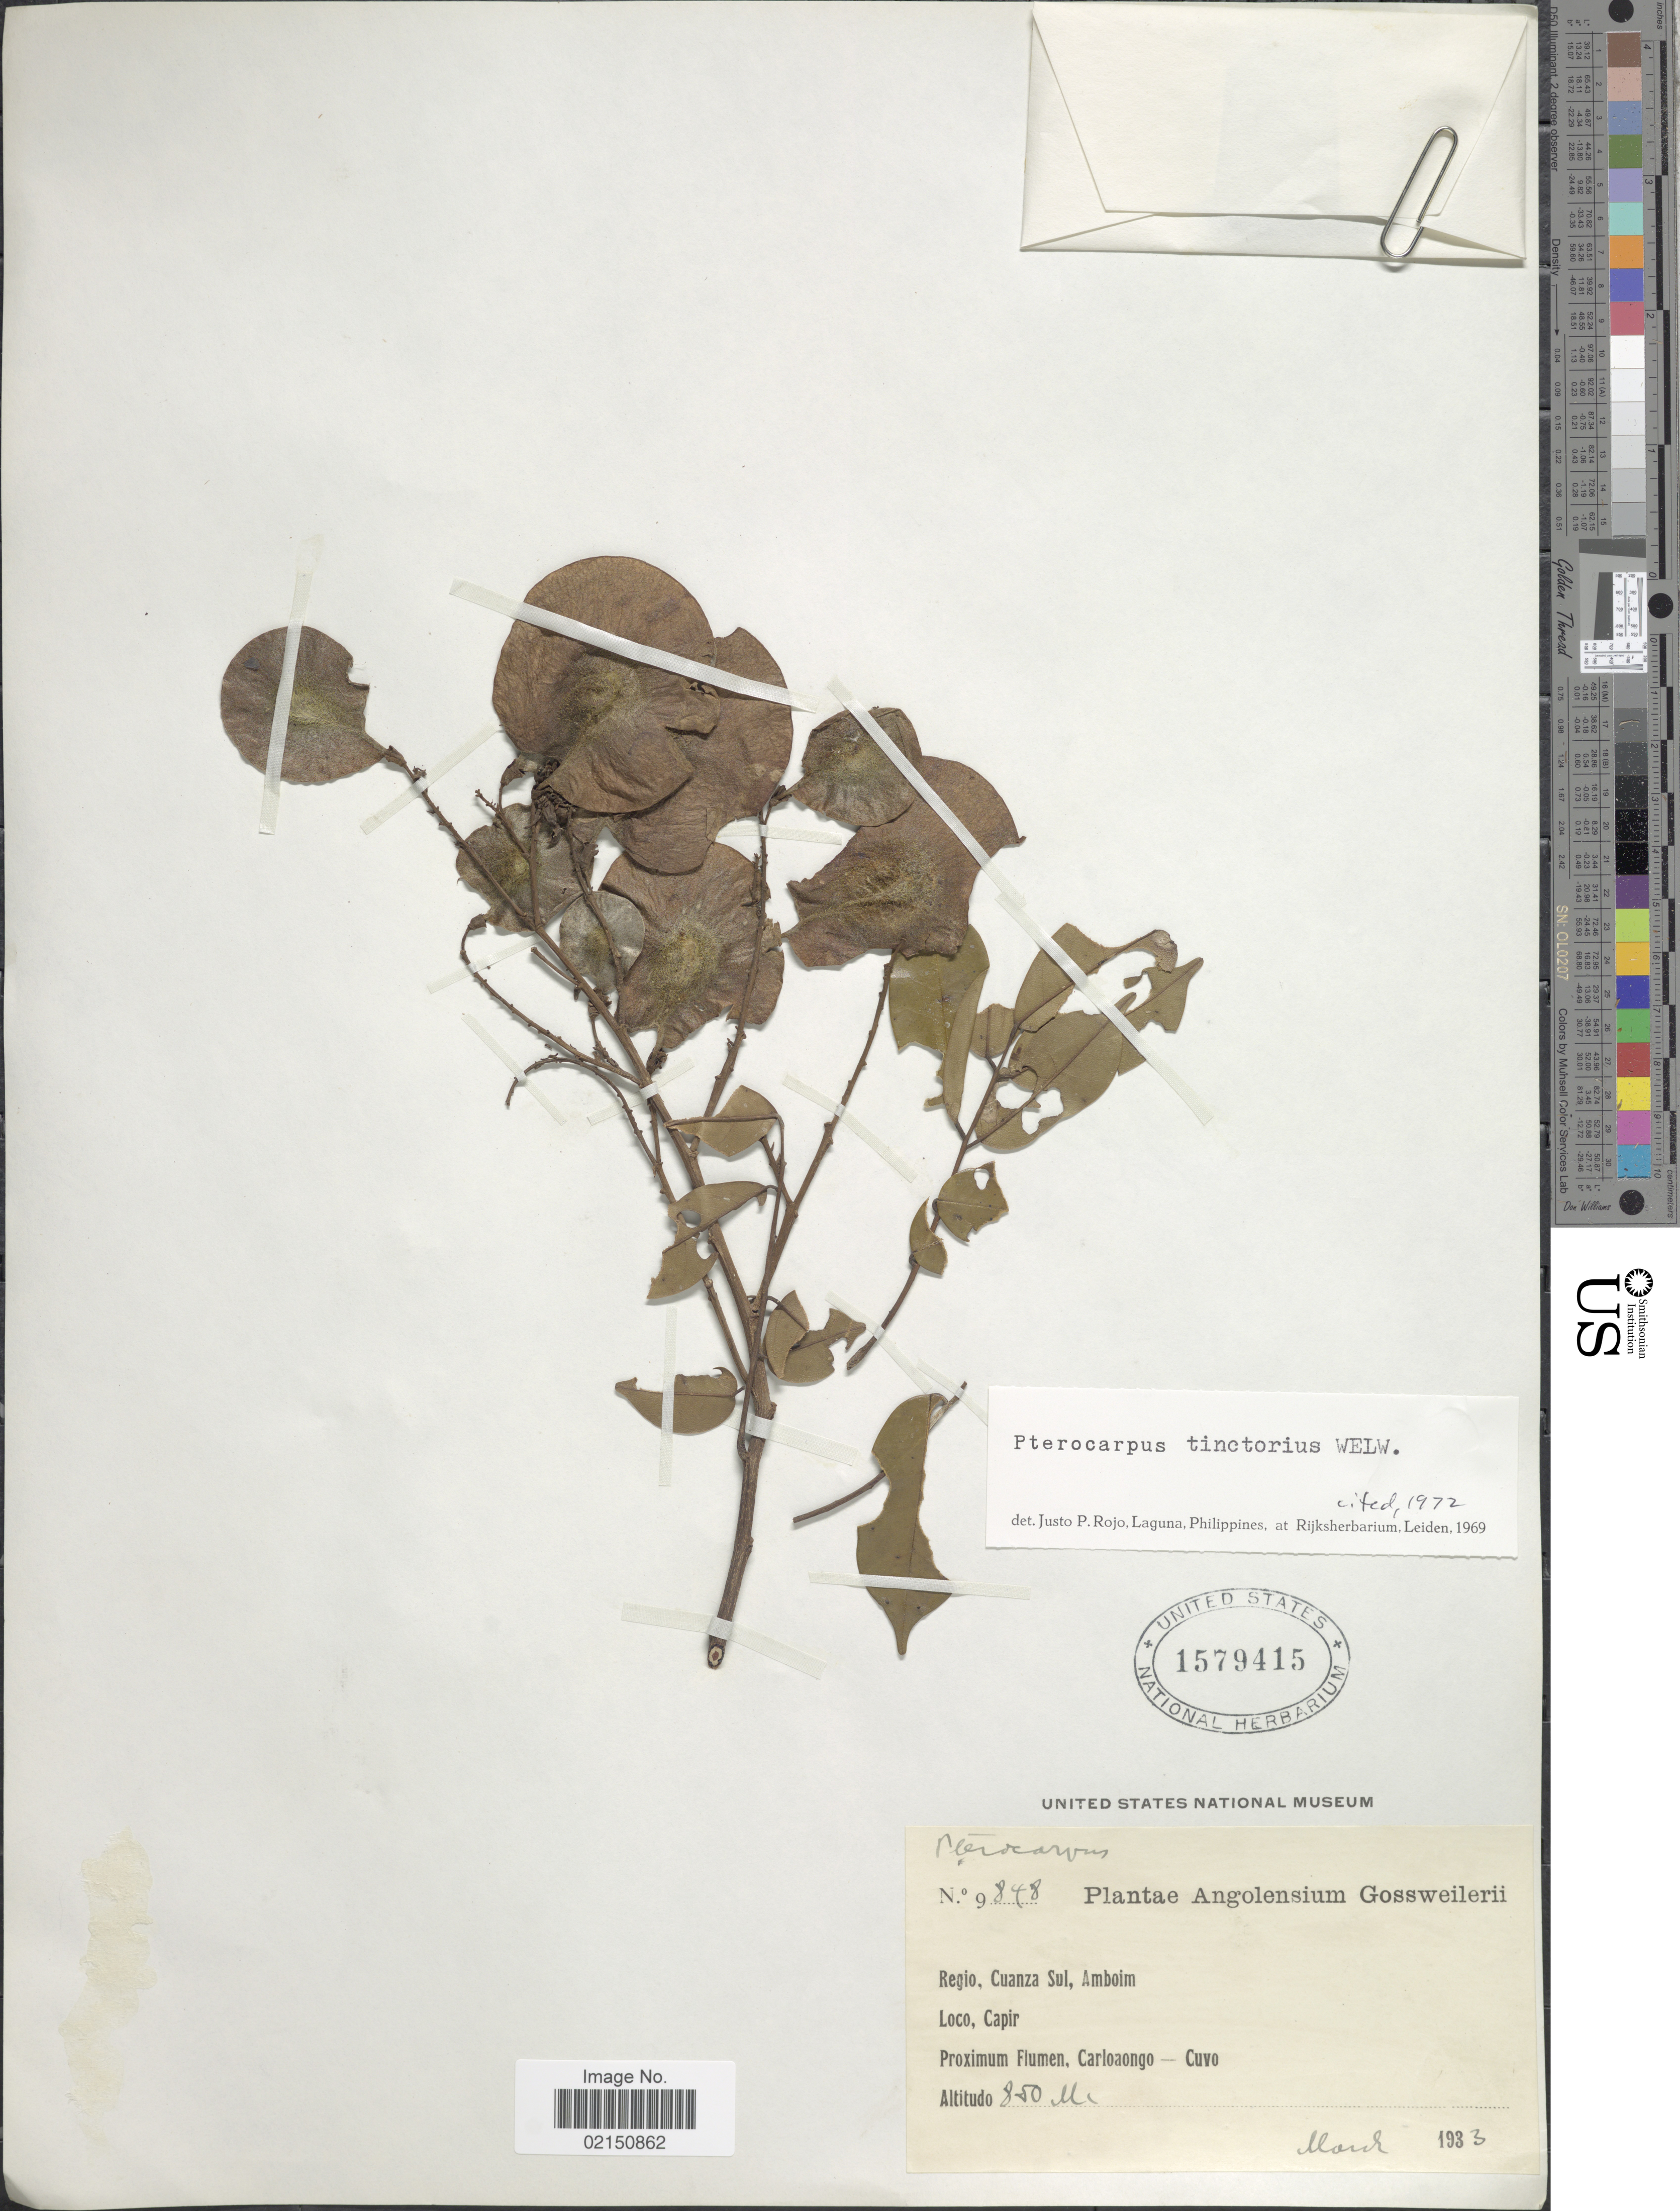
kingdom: Plantae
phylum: Tracheophyta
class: Magnoliopsida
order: Fabales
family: Fabaceae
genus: Pterocarpus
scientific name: Pterocarpus tinctorius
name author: Welw.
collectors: -. Gossweiler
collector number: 9878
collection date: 1933-03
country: Angola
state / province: Cuanza Sul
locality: Regio, Cuanza Sul, Amboim, Loco, Capir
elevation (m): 850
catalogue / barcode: US 1579415